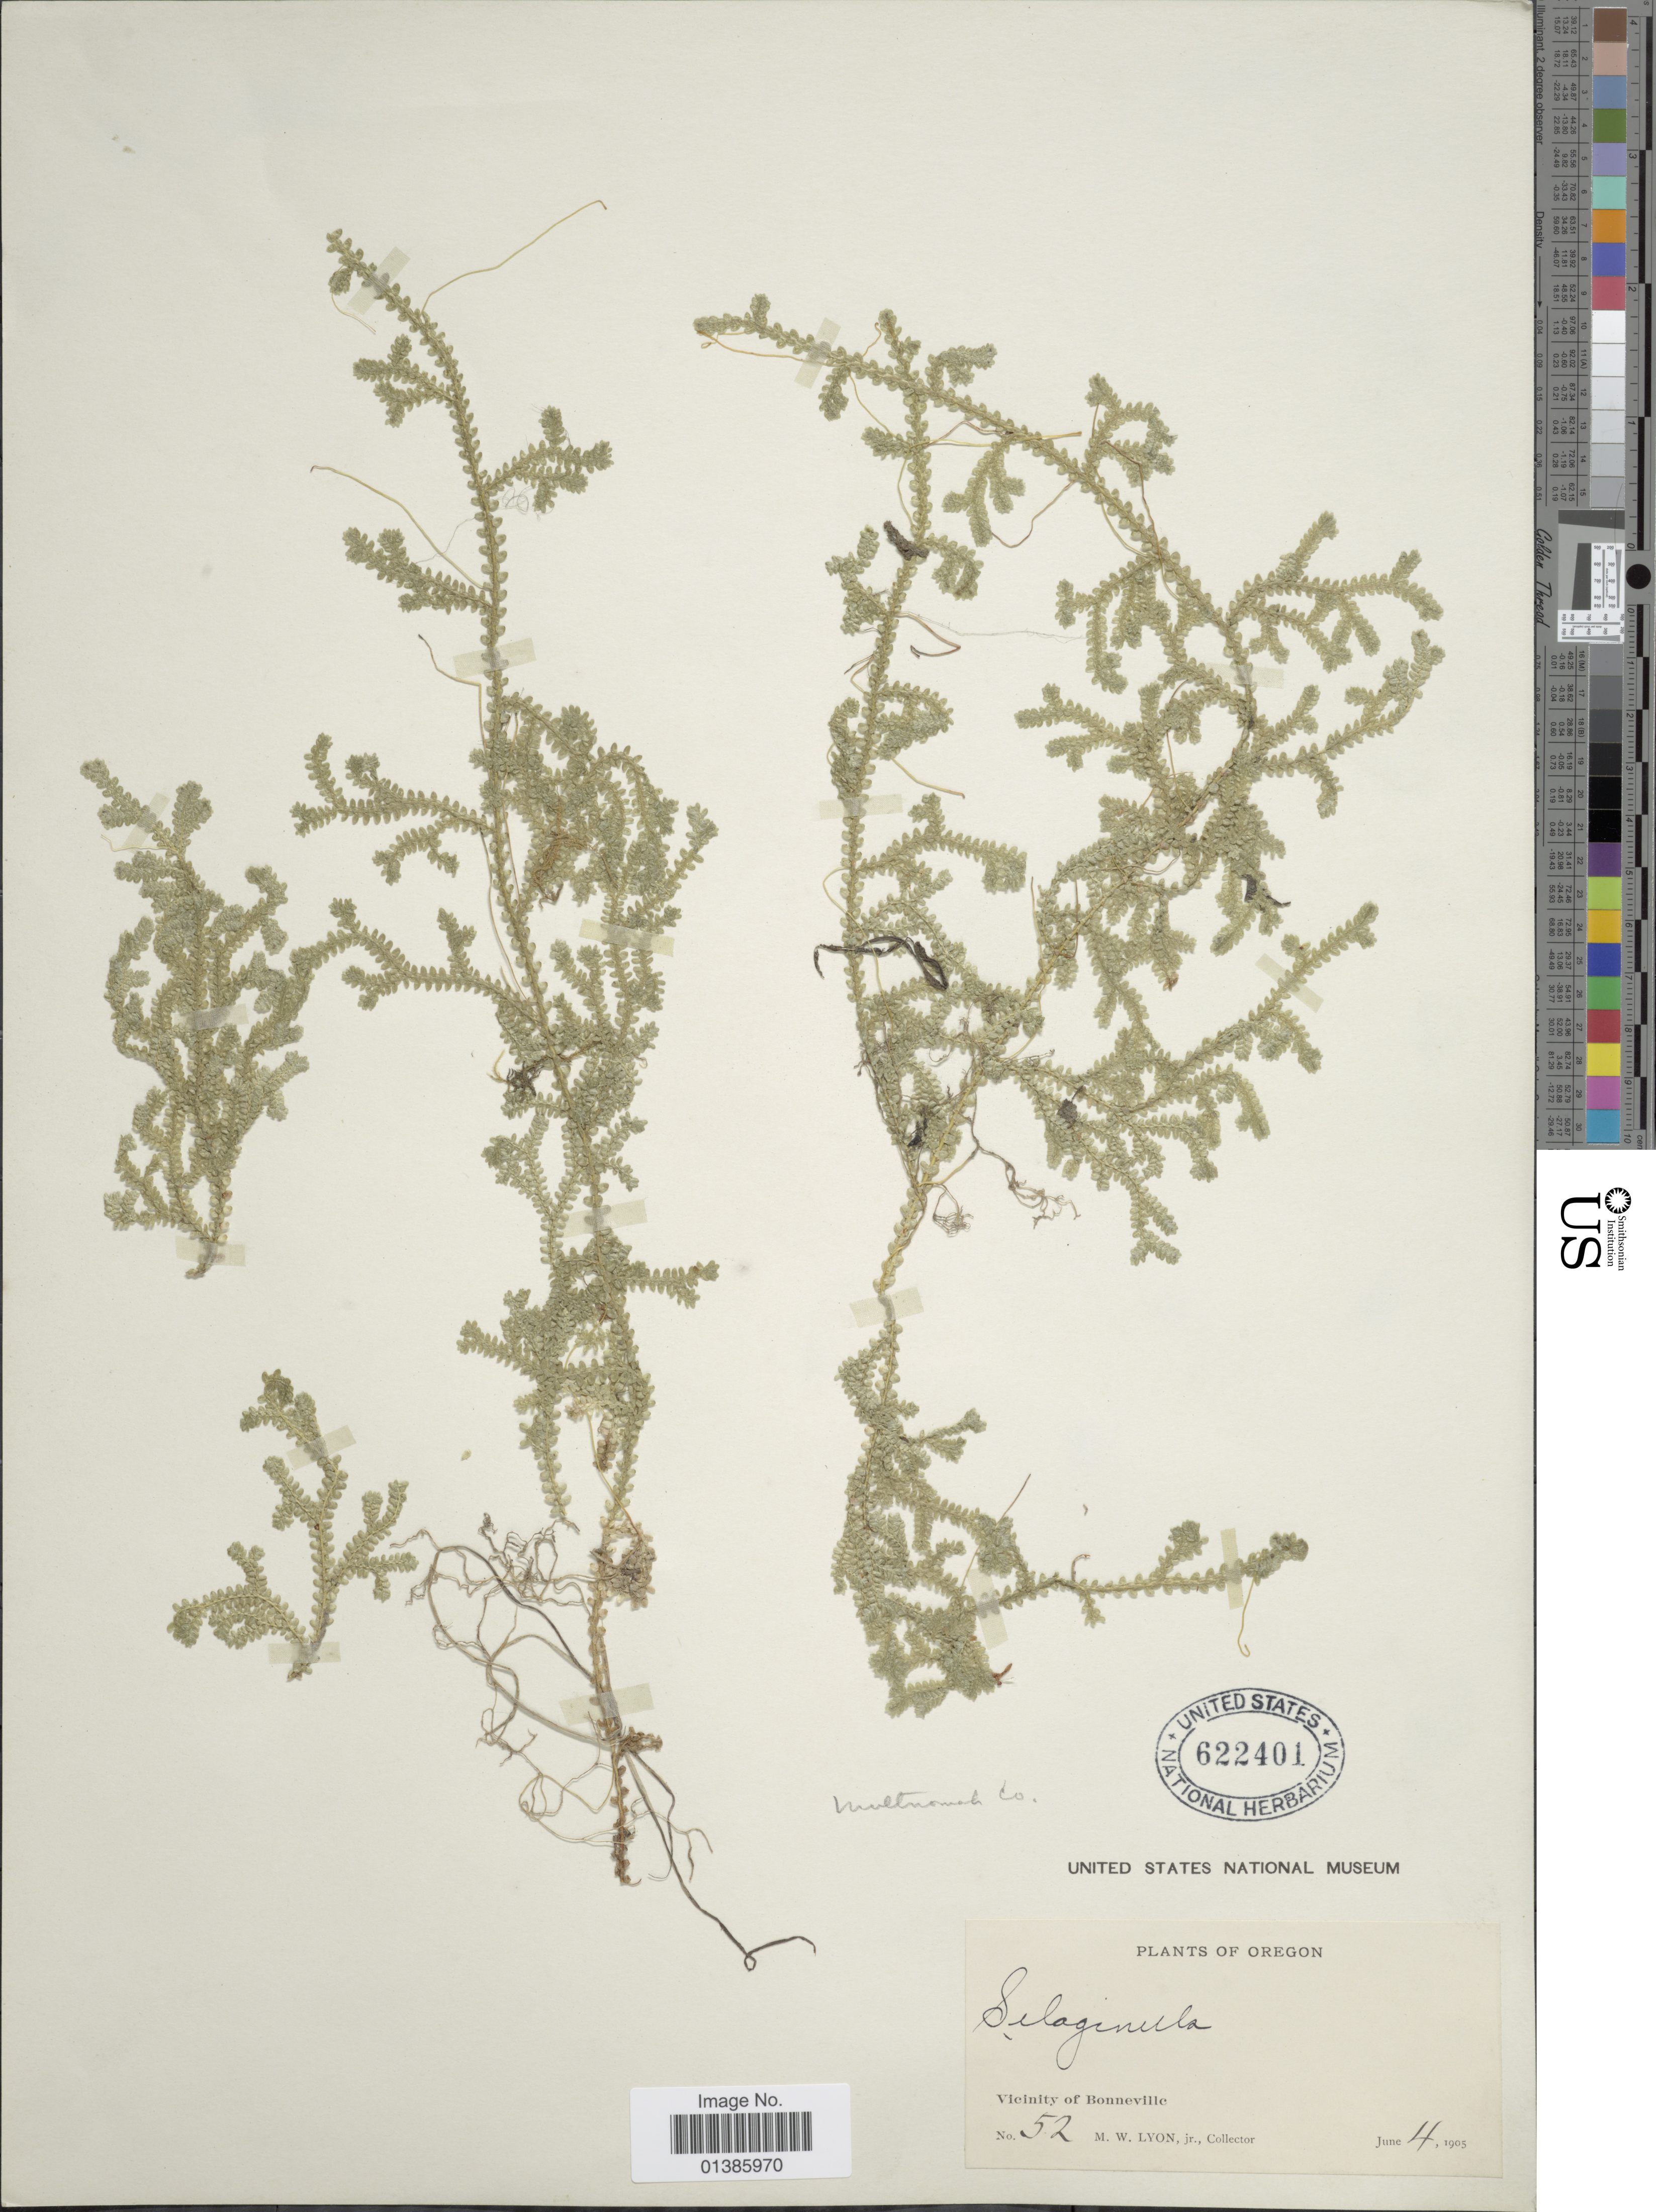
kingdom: Plantae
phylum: Tracheophyta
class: Lycopodiopsida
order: Selaginellales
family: Selaginellaceae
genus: Selaginella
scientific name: Selaginella douglasii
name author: (Hook. & Grev.) Spring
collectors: M. Lyon Jr.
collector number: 52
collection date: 1905-06-04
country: United States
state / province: Oregon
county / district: Multnomah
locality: Vicinity of Bonneville. Multnomah Co.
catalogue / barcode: US 622401